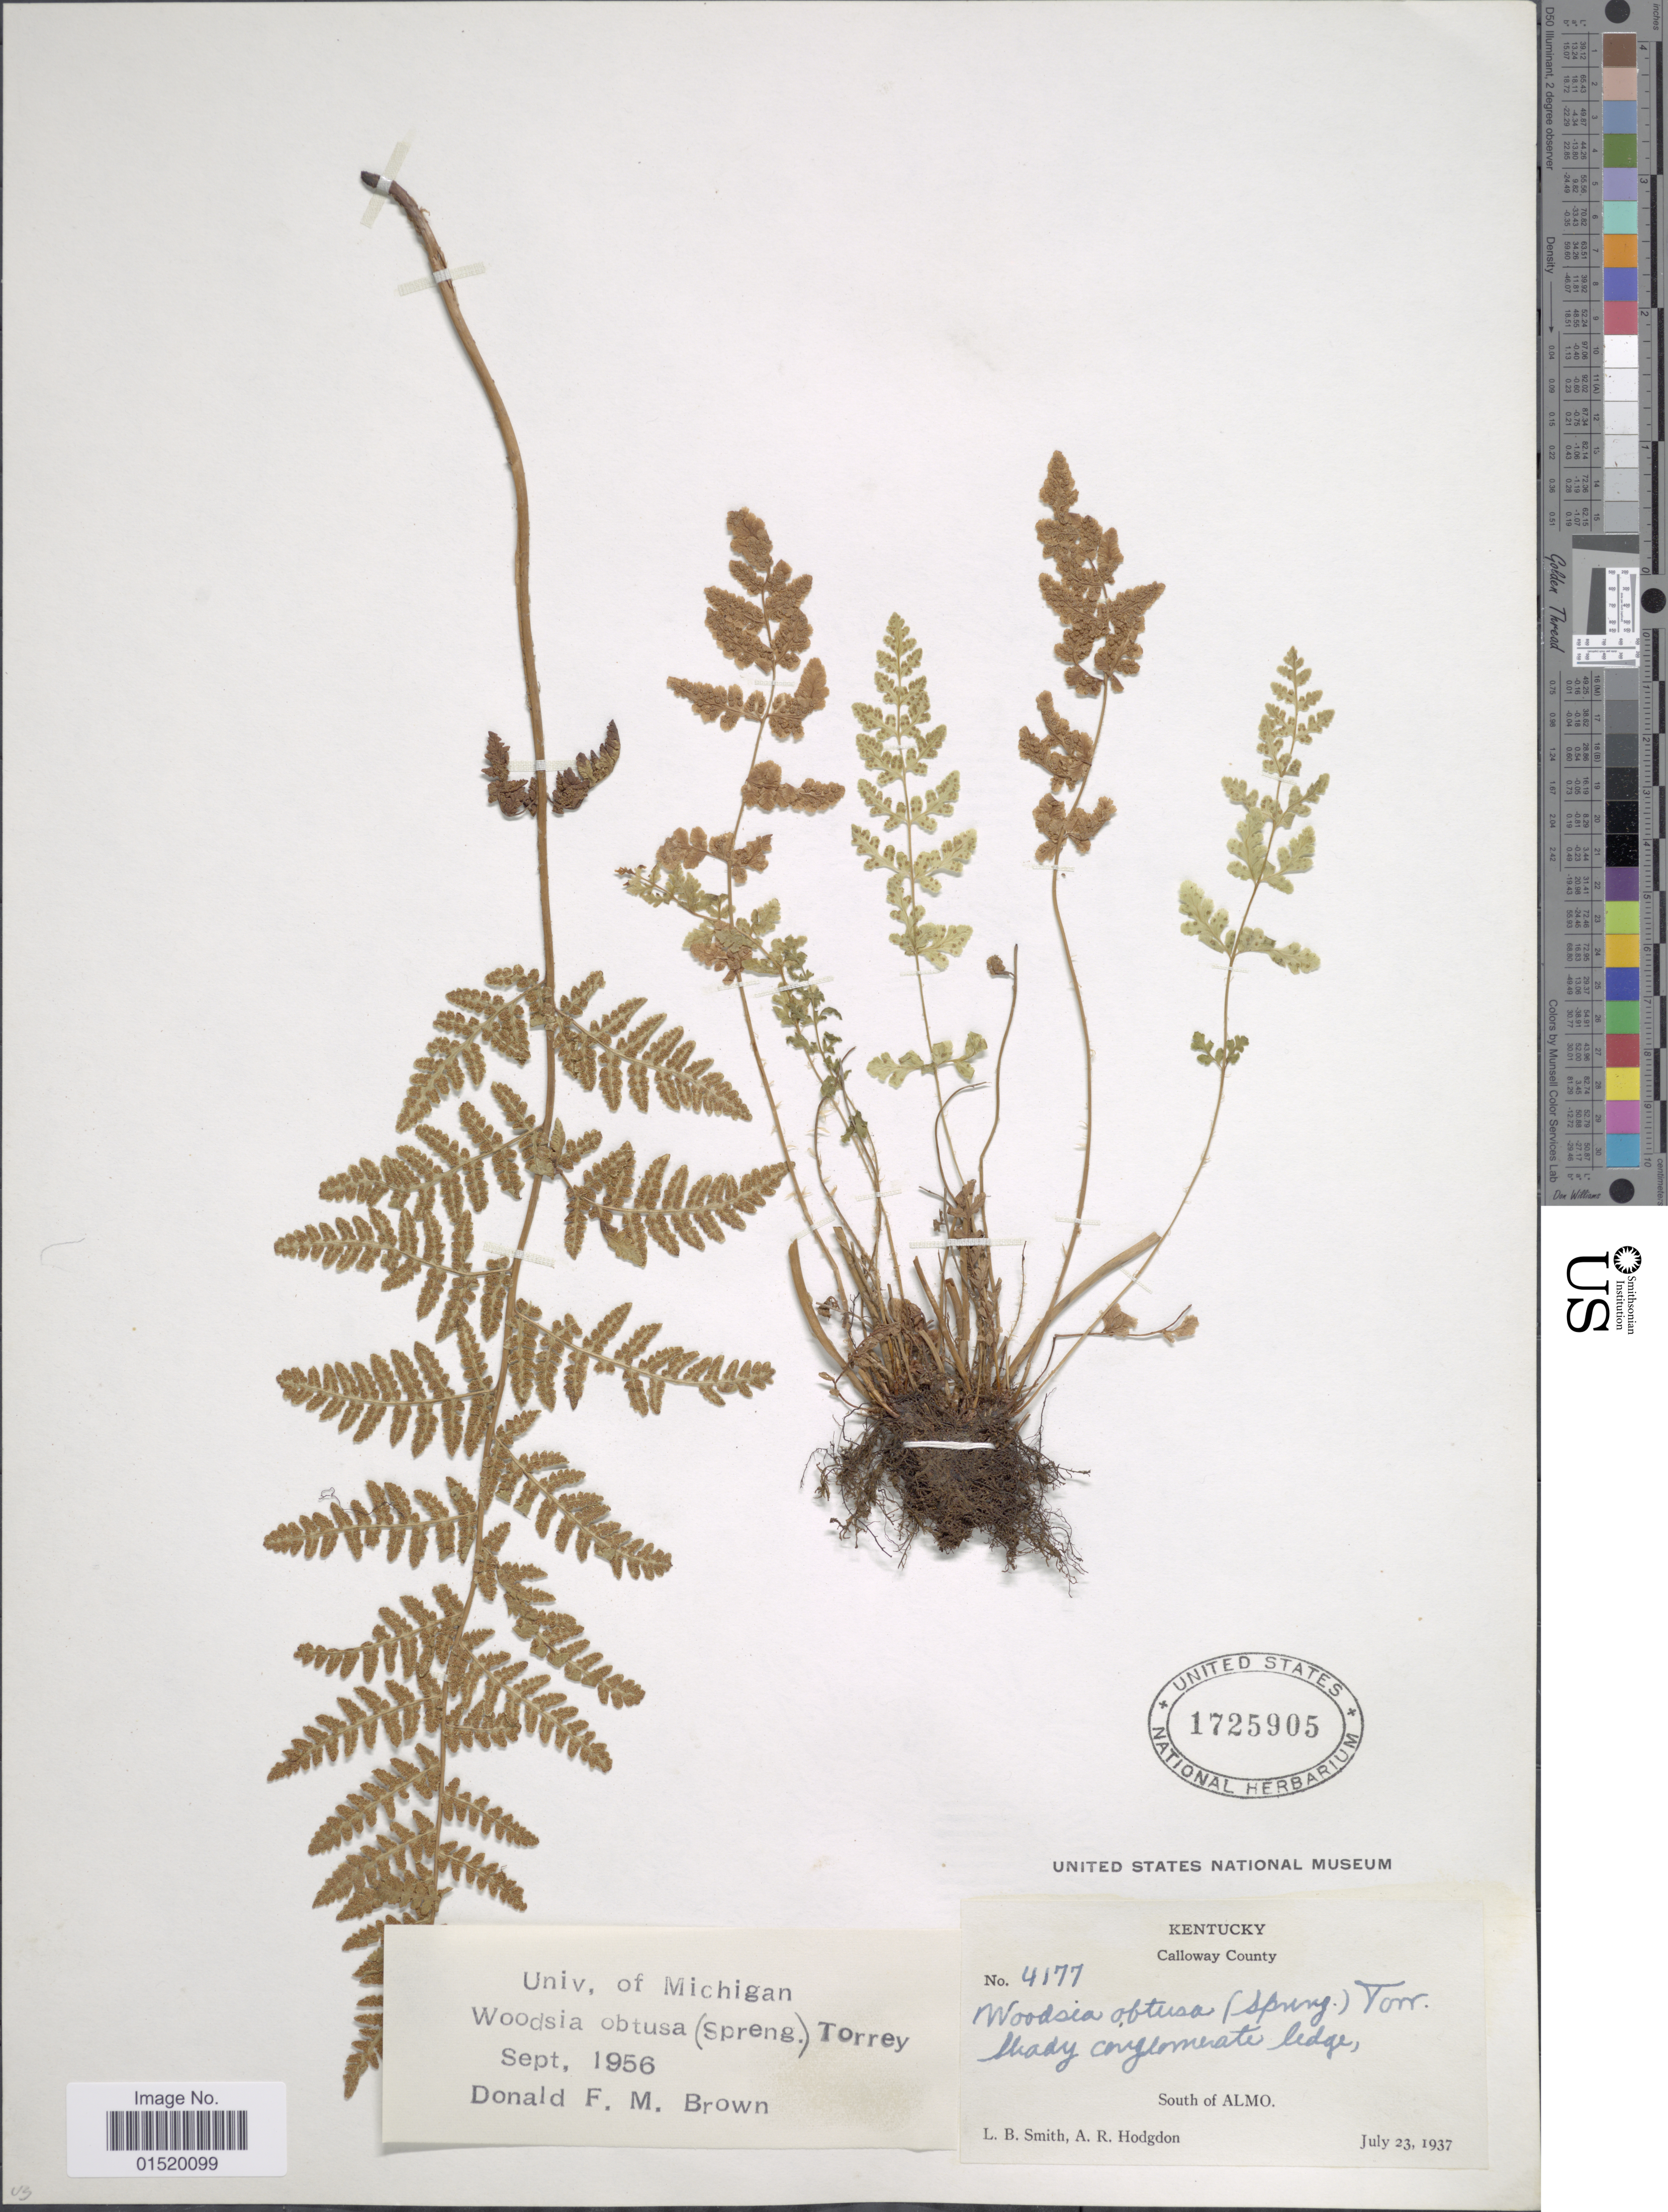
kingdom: Plantae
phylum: Tracheophyta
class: Polypodiopsida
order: Polypodiales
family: Woodsiaceae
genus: Woodsia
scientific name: Woodsia obtusa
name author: (Spreng.) Torr.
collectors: L. Smith & A. R. Hodgdon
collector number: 4177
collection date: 1937-07-23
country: United States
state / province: Kentucky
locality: Calloway County, South of ALMO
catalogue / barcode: US 1725905